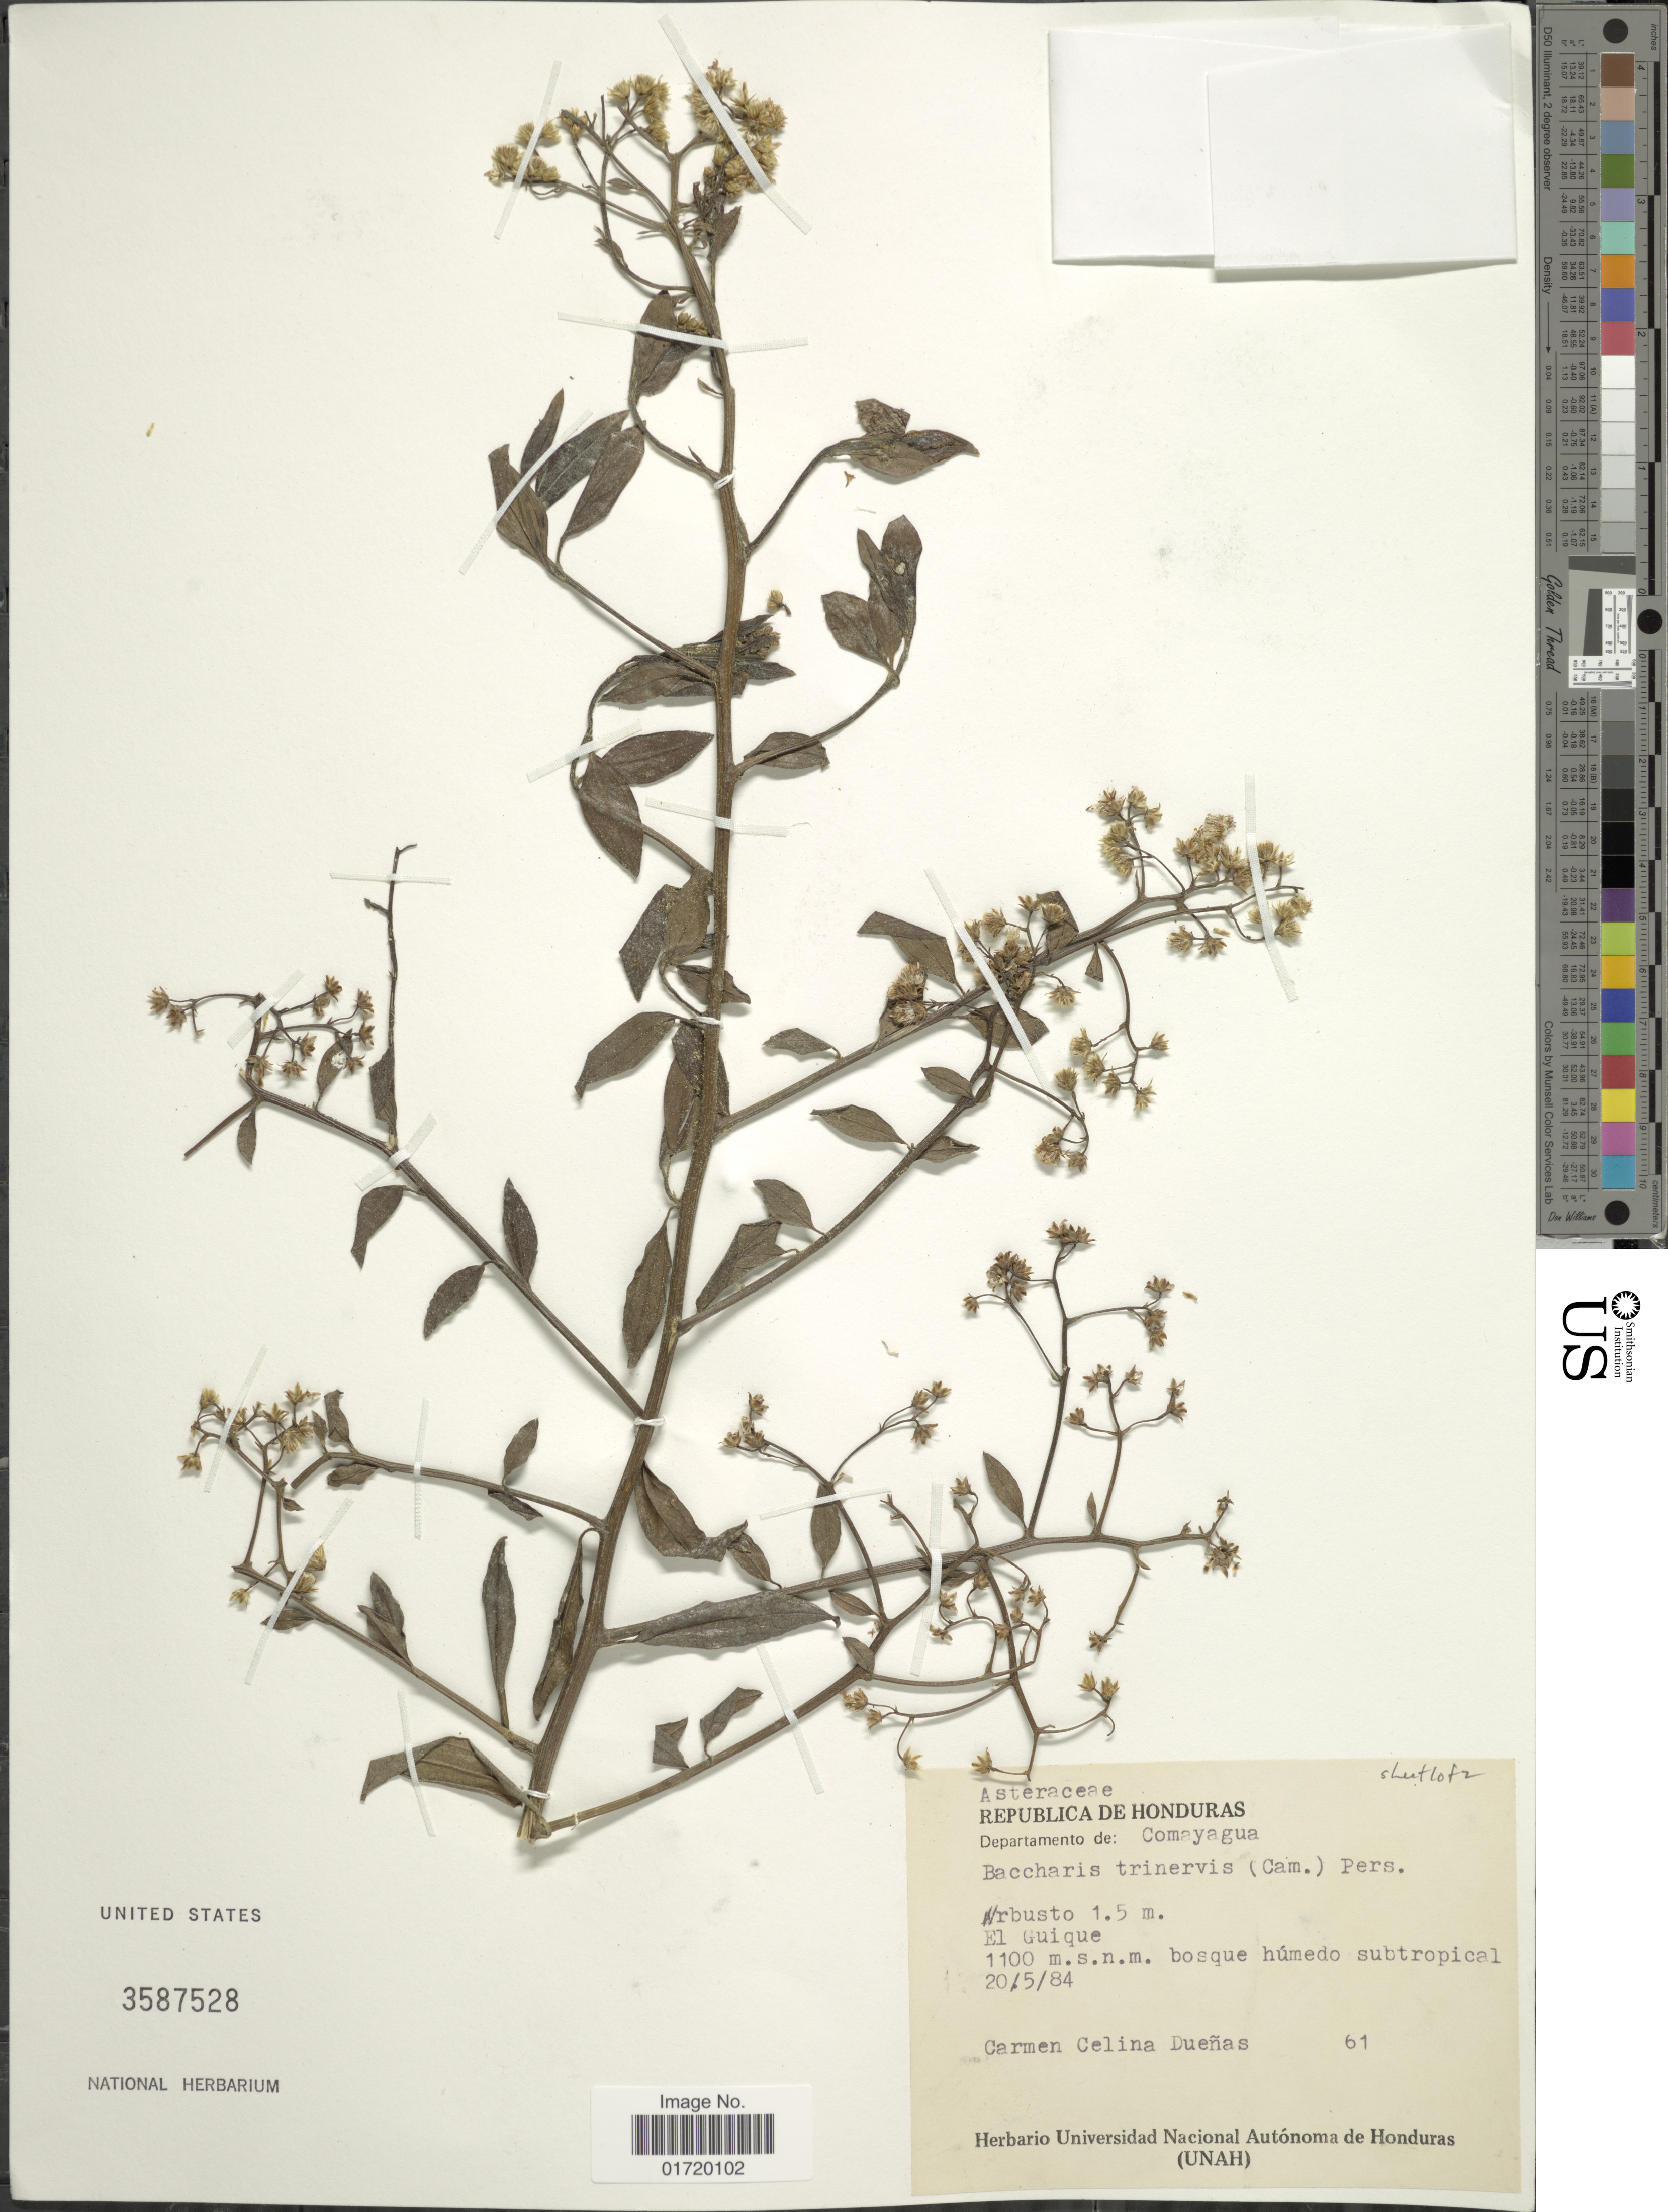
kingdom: Plantae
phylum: Tracheophyta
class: Magnoliopsida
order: Asterales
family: Asteraceae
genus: Baccharis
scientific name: Baccharis trinervis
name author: (Lam.) Pers.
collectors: C. Dueñas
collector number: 61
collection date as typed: Transcribed d/m/y: 20/5/84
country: Honduras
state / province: Comayagua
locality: Republica de Honduras, El Guique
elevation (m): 1100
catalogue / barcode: US 3587528